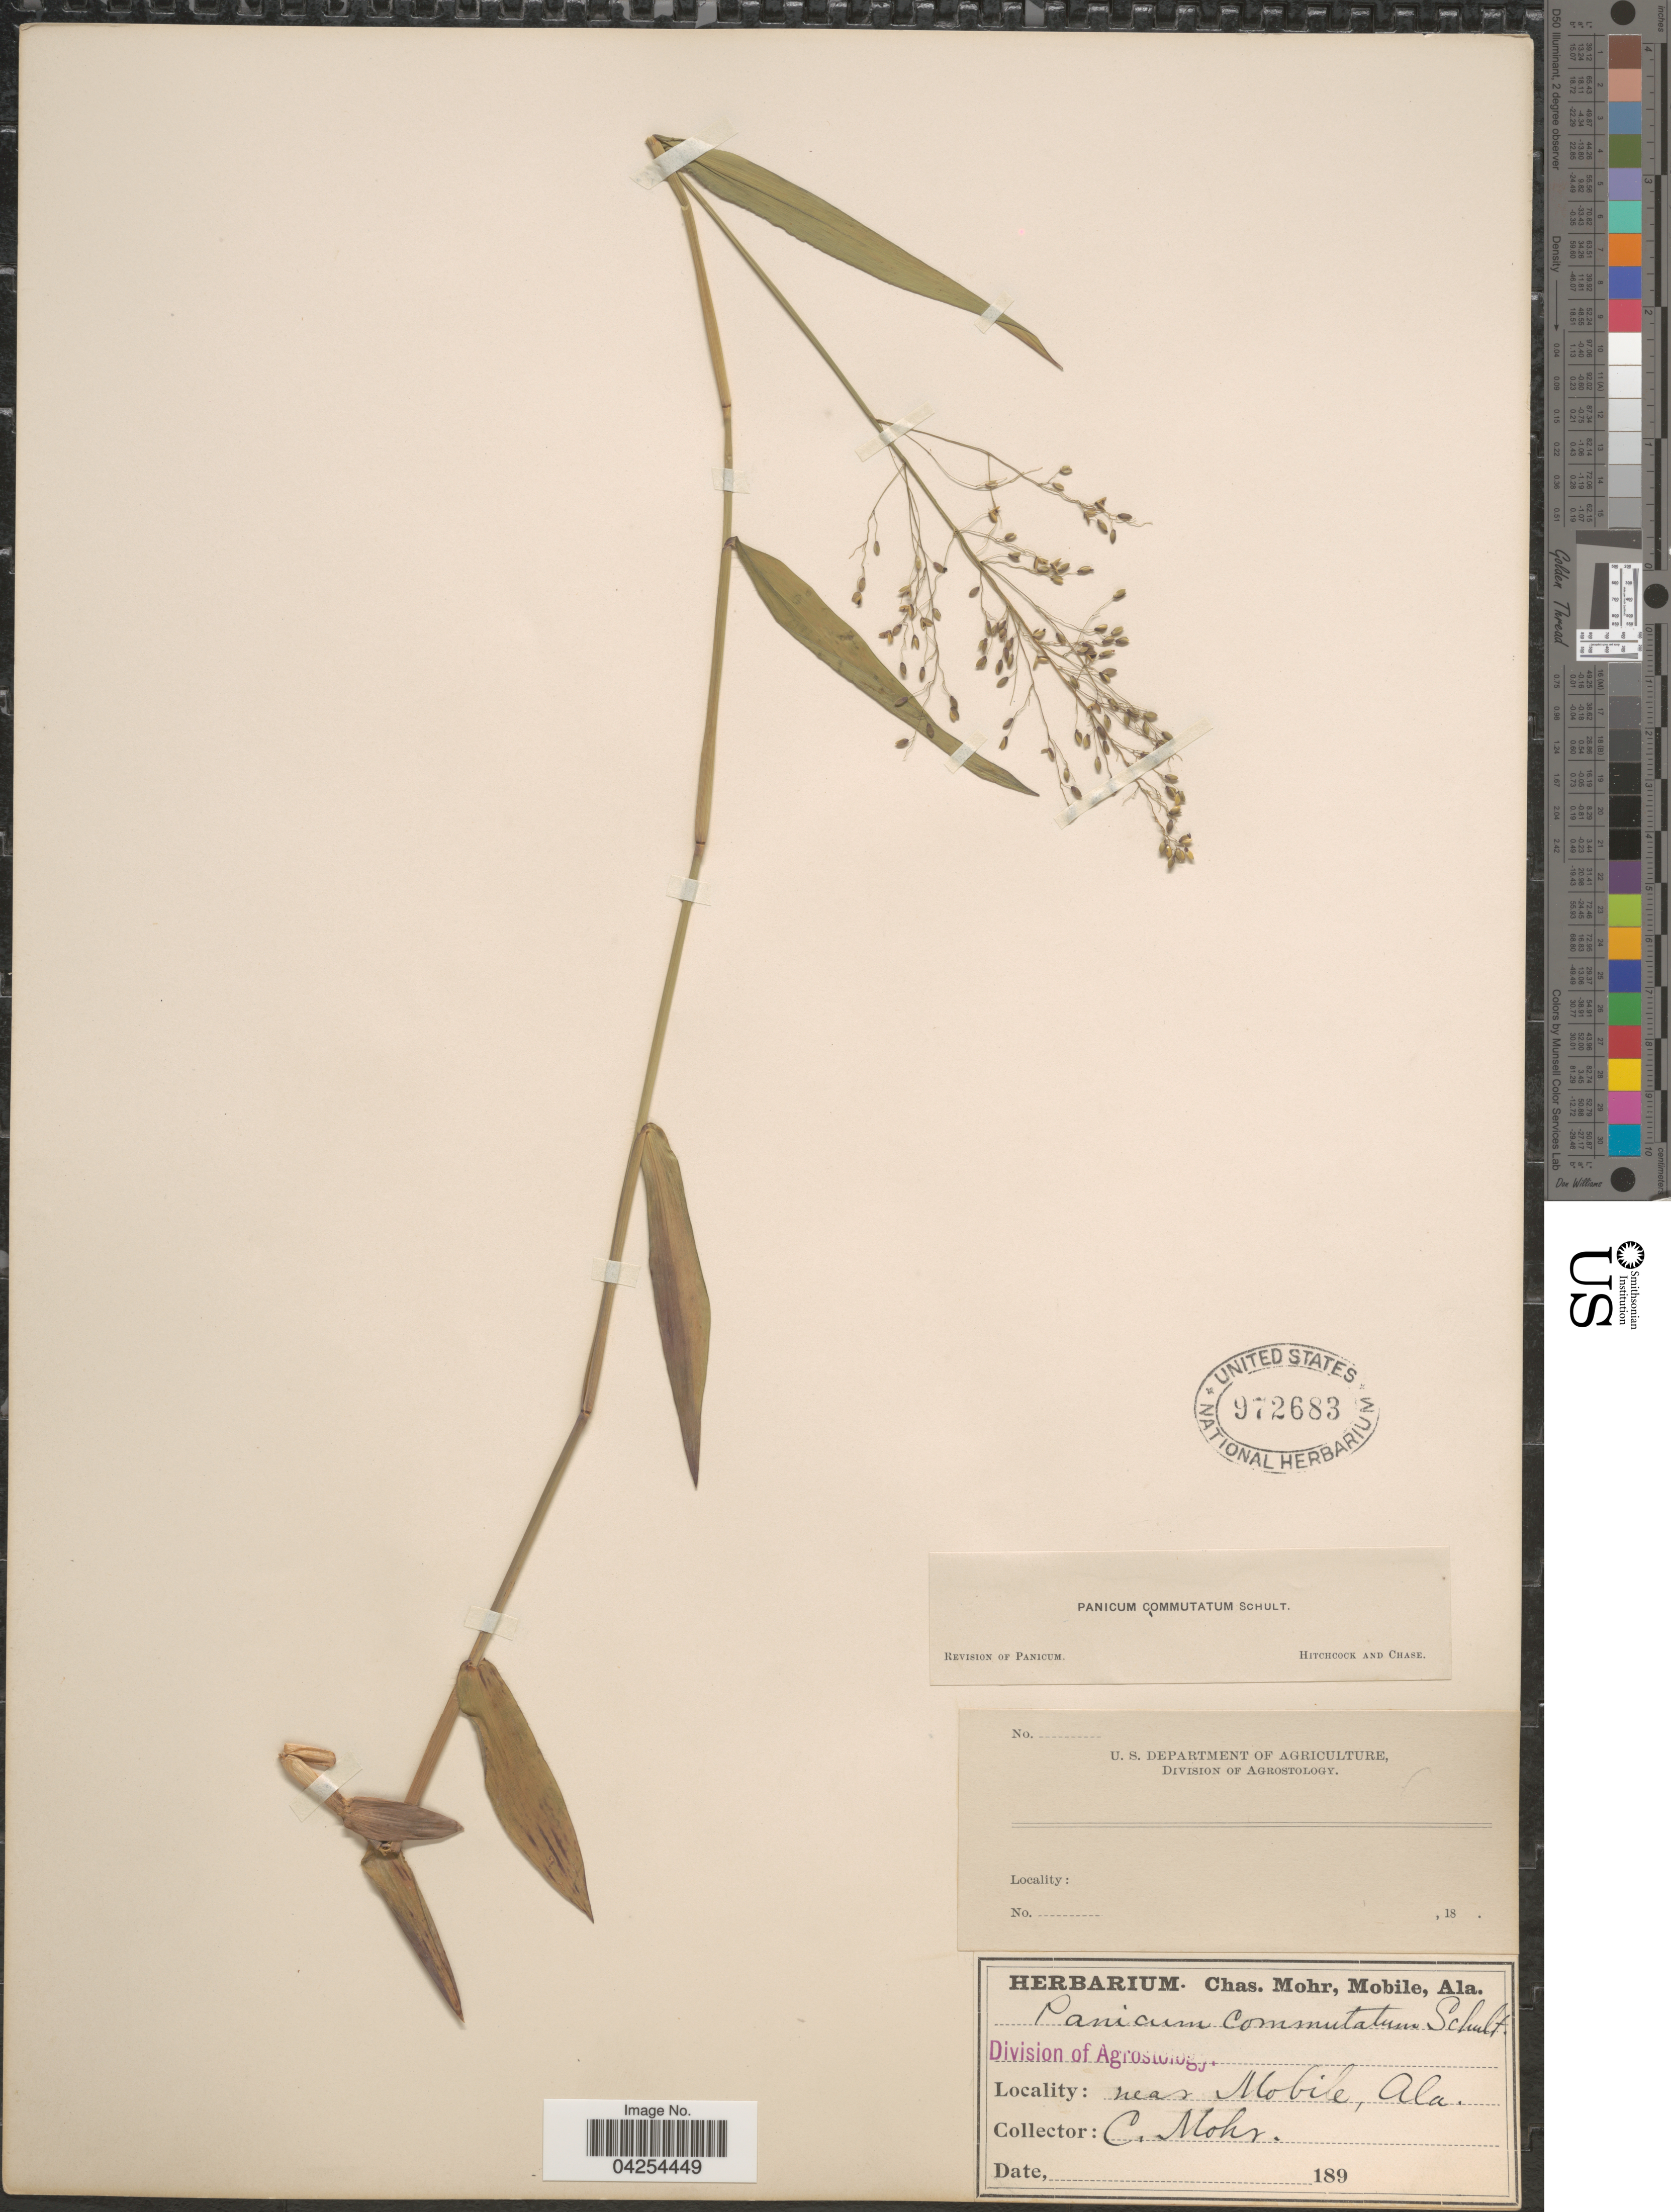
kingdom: Plantae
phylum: Tracheophyta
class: Liliopsida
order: Poales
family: Poaceae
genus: Dichanthelium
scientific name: Dichanthelium commutatum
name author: (Schult.) Gould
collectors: Mohr, C. T. (herbarium)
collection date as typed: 189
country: United States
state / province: Alabama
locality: Near Mobile.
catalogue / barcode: US 972683